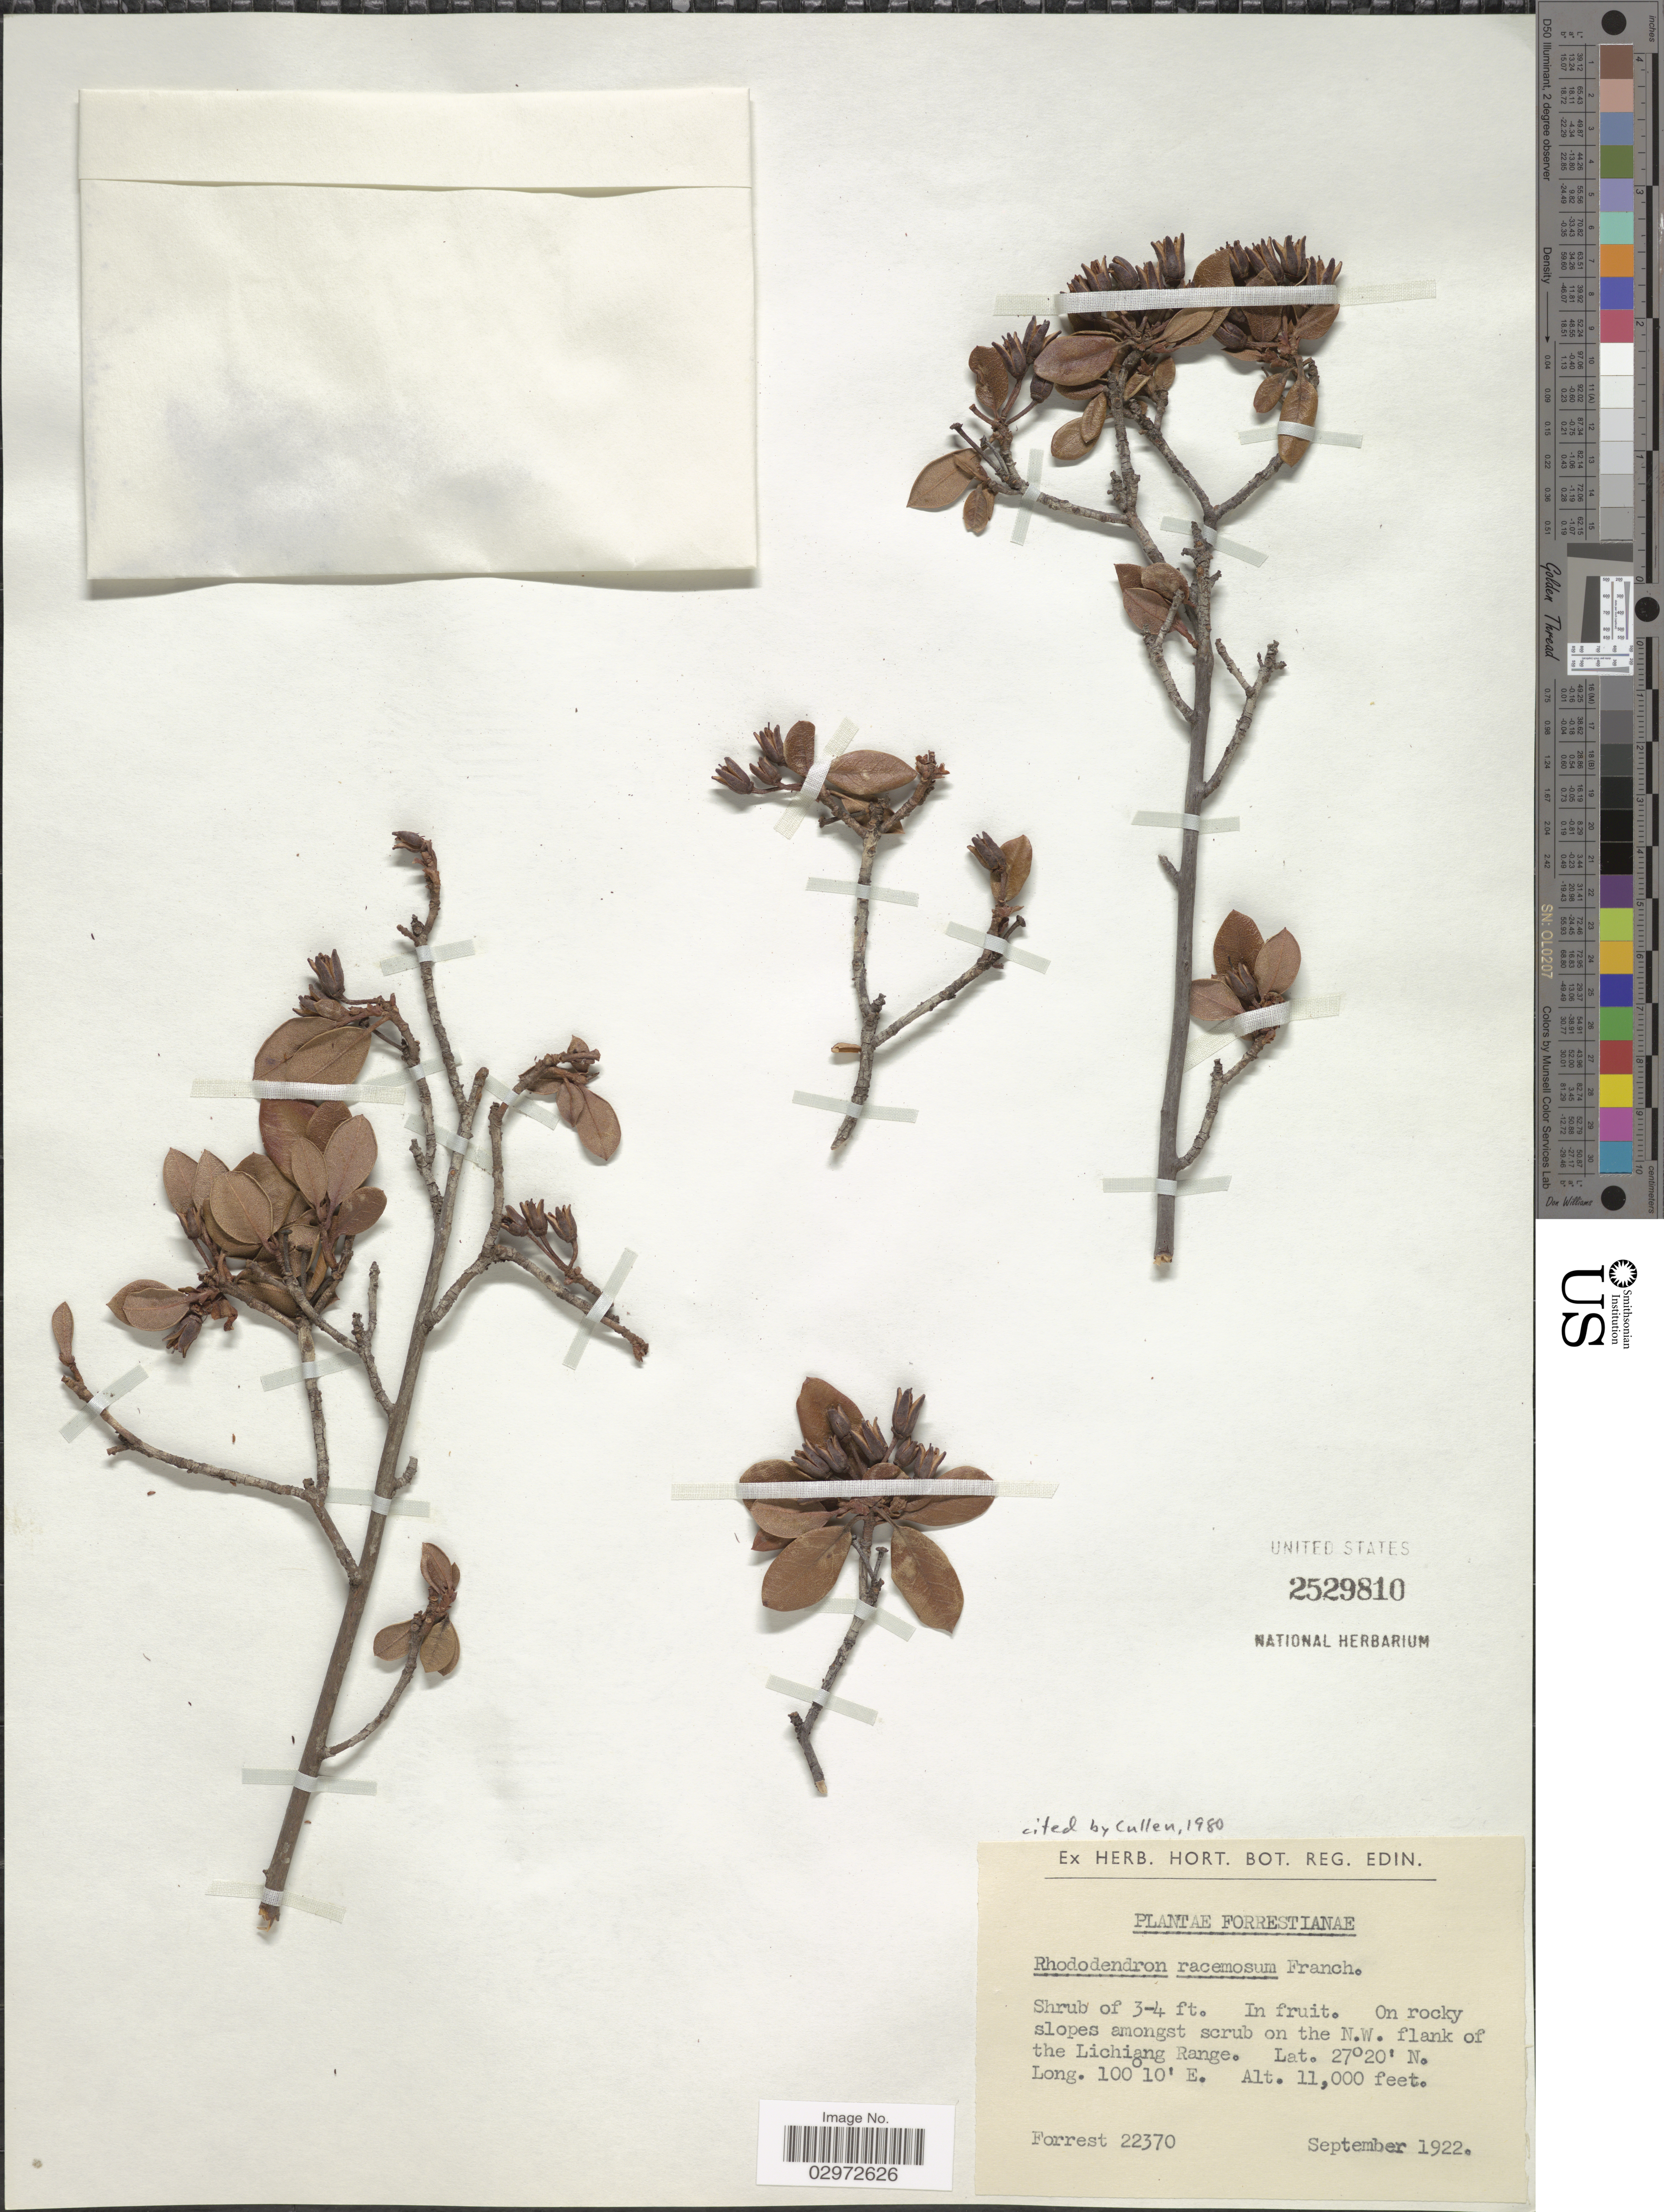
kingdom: Plantae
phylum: Tracheophyta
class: Magnoliopsida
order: Ericales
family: Ericaceae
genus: Rhododendron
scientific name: Rhododendron racemosum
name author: Franch.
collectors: -. Forrest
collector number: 22370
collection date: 1922-09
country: China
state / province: Yunnan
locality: On rocky slopes amongst scrub on the N.W. flank of the Lichiang Range.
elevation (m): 3353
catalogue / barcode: US 2529810